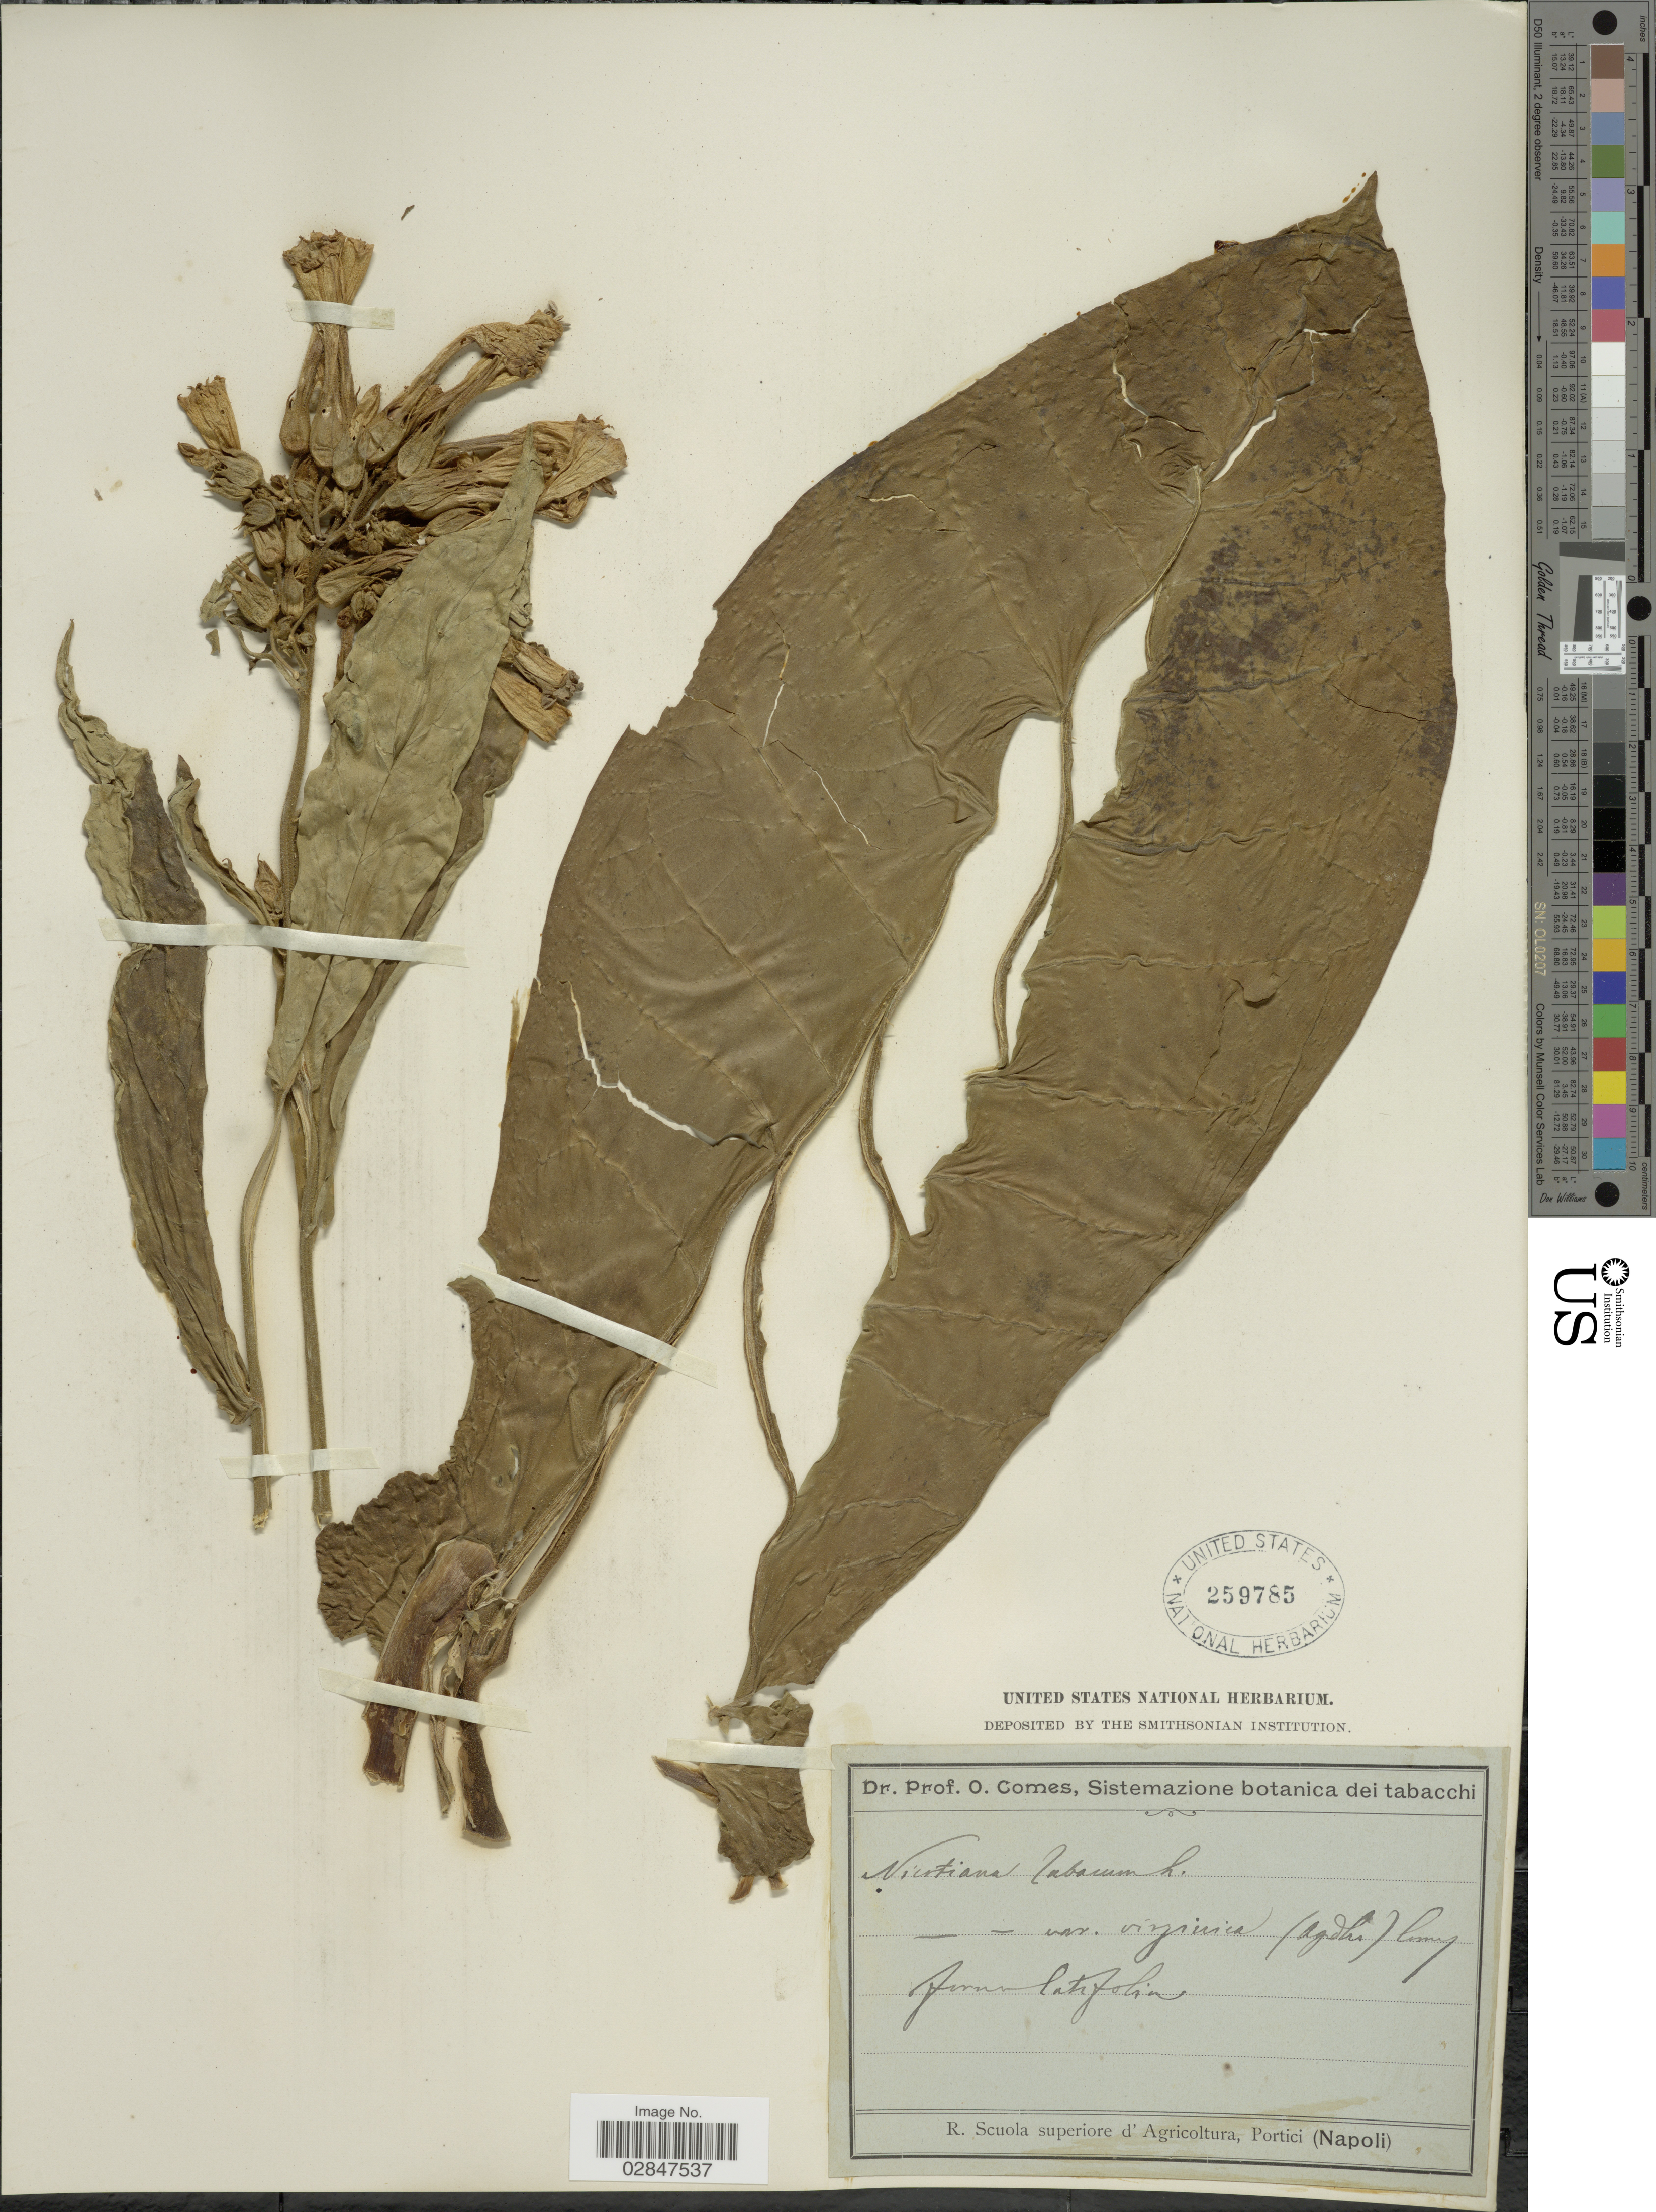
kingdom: Plantae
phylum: Tracheophyta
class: Magnoliopsida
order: Solanales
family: Solanaceae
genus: Nicotiana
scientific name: Nicotiana tabacum var. virginica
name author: (C. Agardh) Comes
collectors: O. Comes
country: Italy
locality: Portici (Napoli).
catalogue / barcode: US 259785